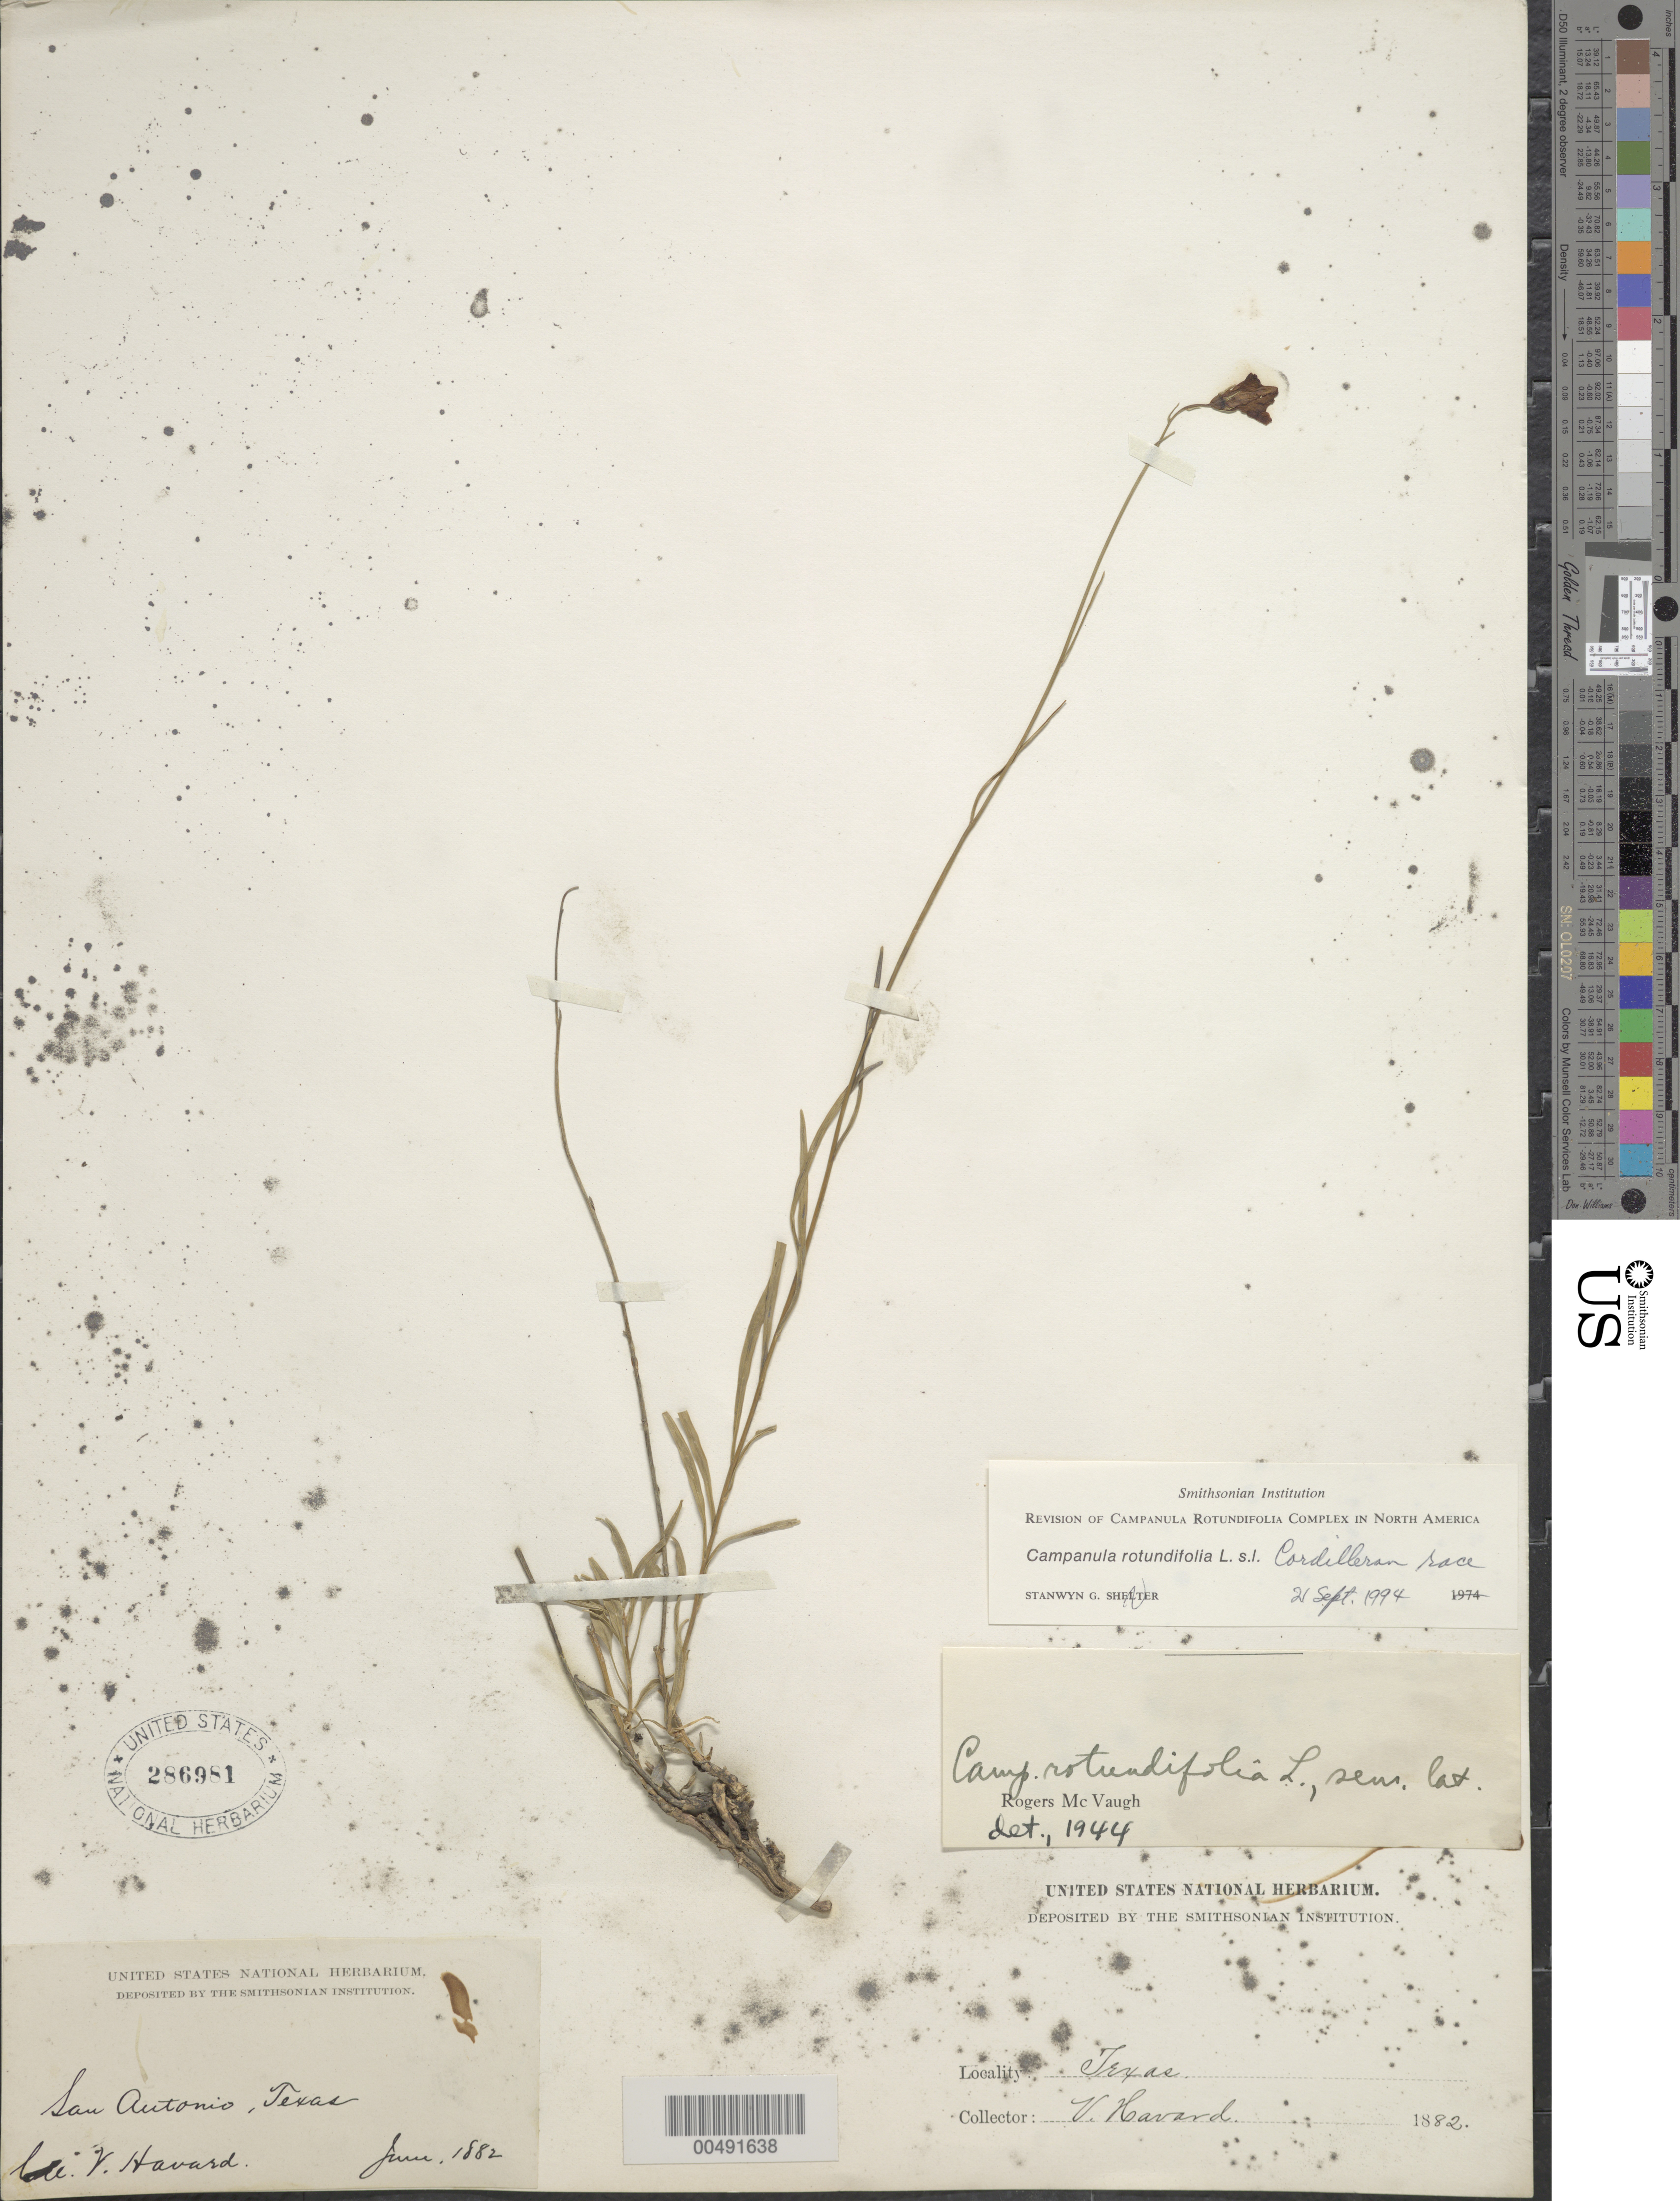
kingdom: Plantae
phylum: Tracheophyta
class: Magnoliopsida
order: Asterales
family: Campanulaceae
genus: Campanula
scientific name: Campanula rotundifolia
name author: L.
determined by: McVaugh, R.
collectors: V. Havard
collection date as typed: Jun 1882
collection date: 1882-06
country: United States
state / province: Texas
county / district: Bexar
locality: San Antonio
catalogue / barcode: US 286981